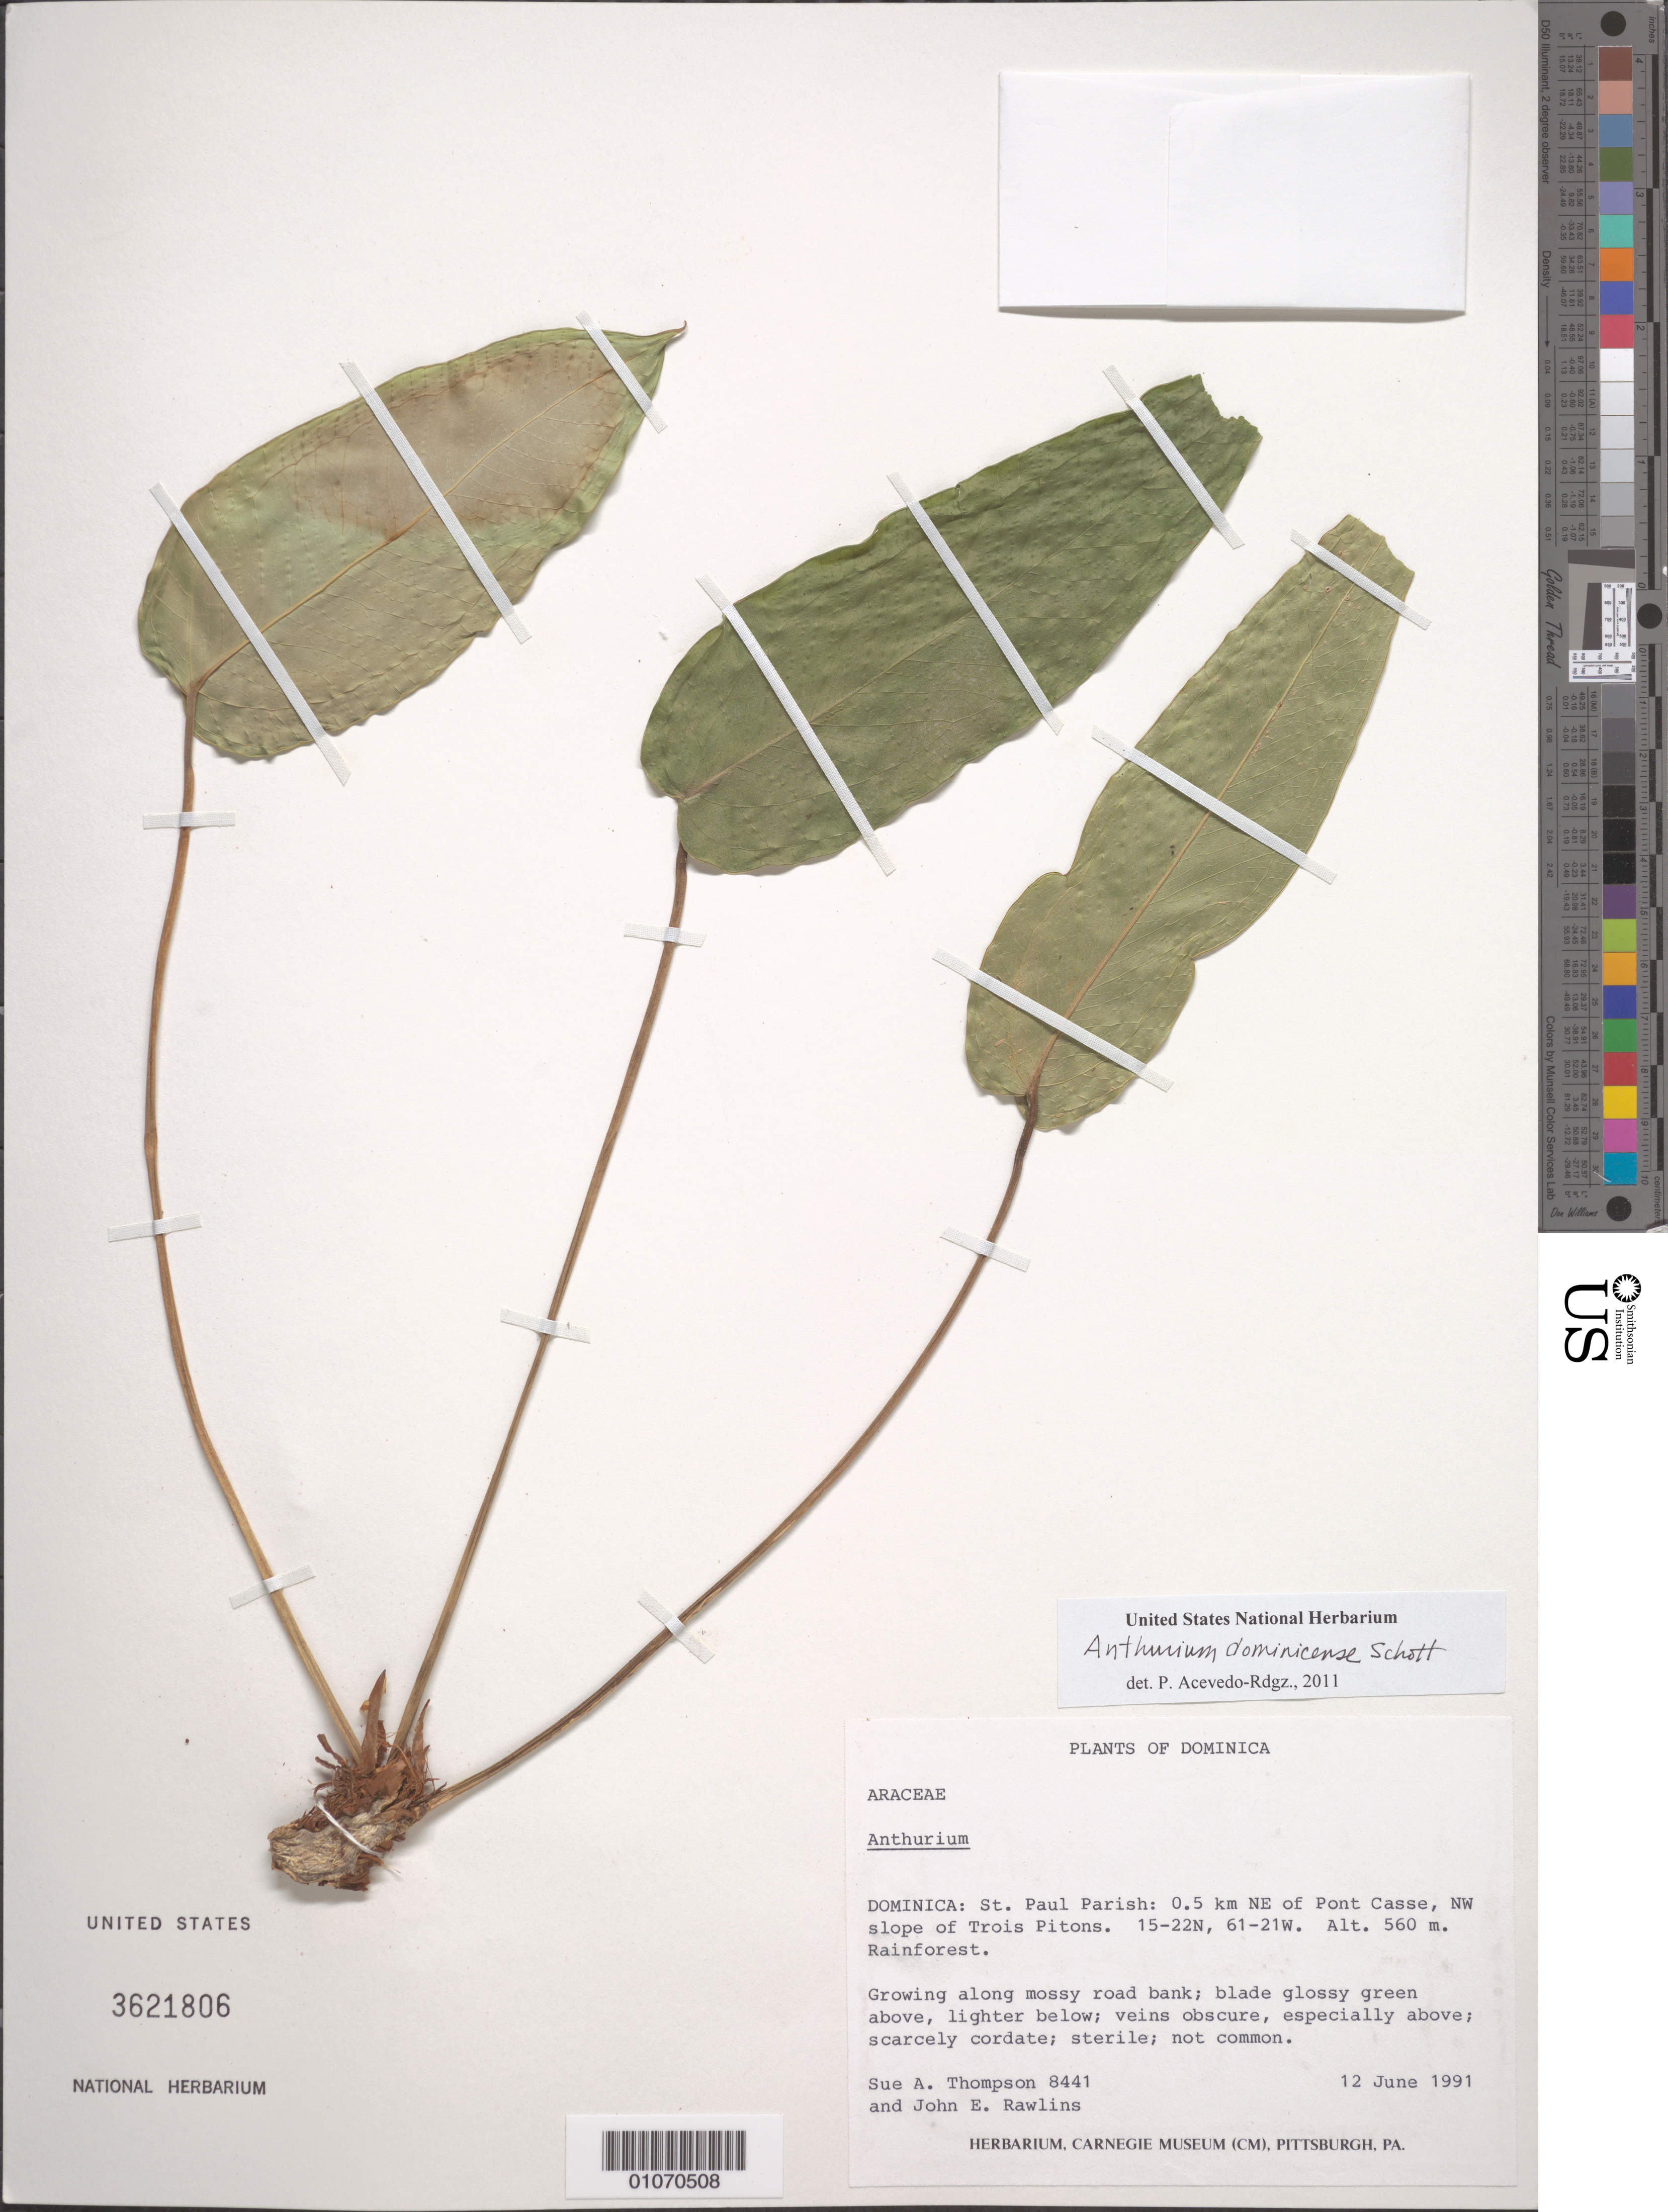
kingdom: Plantae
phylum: Tracheophyta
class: Liliopsida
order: Alismatales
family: Araceae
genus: Anthurium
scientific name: Anthurium dominicense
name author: Schott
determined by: Acevedo-Rodríguez, P., (BOT), Smithsonian Institution - National Museum of Natural History (UNITED STATES)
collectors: S. A. Thompson & J. Rawlins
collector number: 8441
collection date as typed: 12 Jun 1991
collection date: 1991-06-12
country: Dominica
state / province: St. Paul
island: Dominica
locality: Pont Casse, 0.5 km NE of; NW slope of Trois Pitons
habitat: Rainforest; growing along mossy road bank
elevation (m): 560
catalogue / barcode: US 3621806